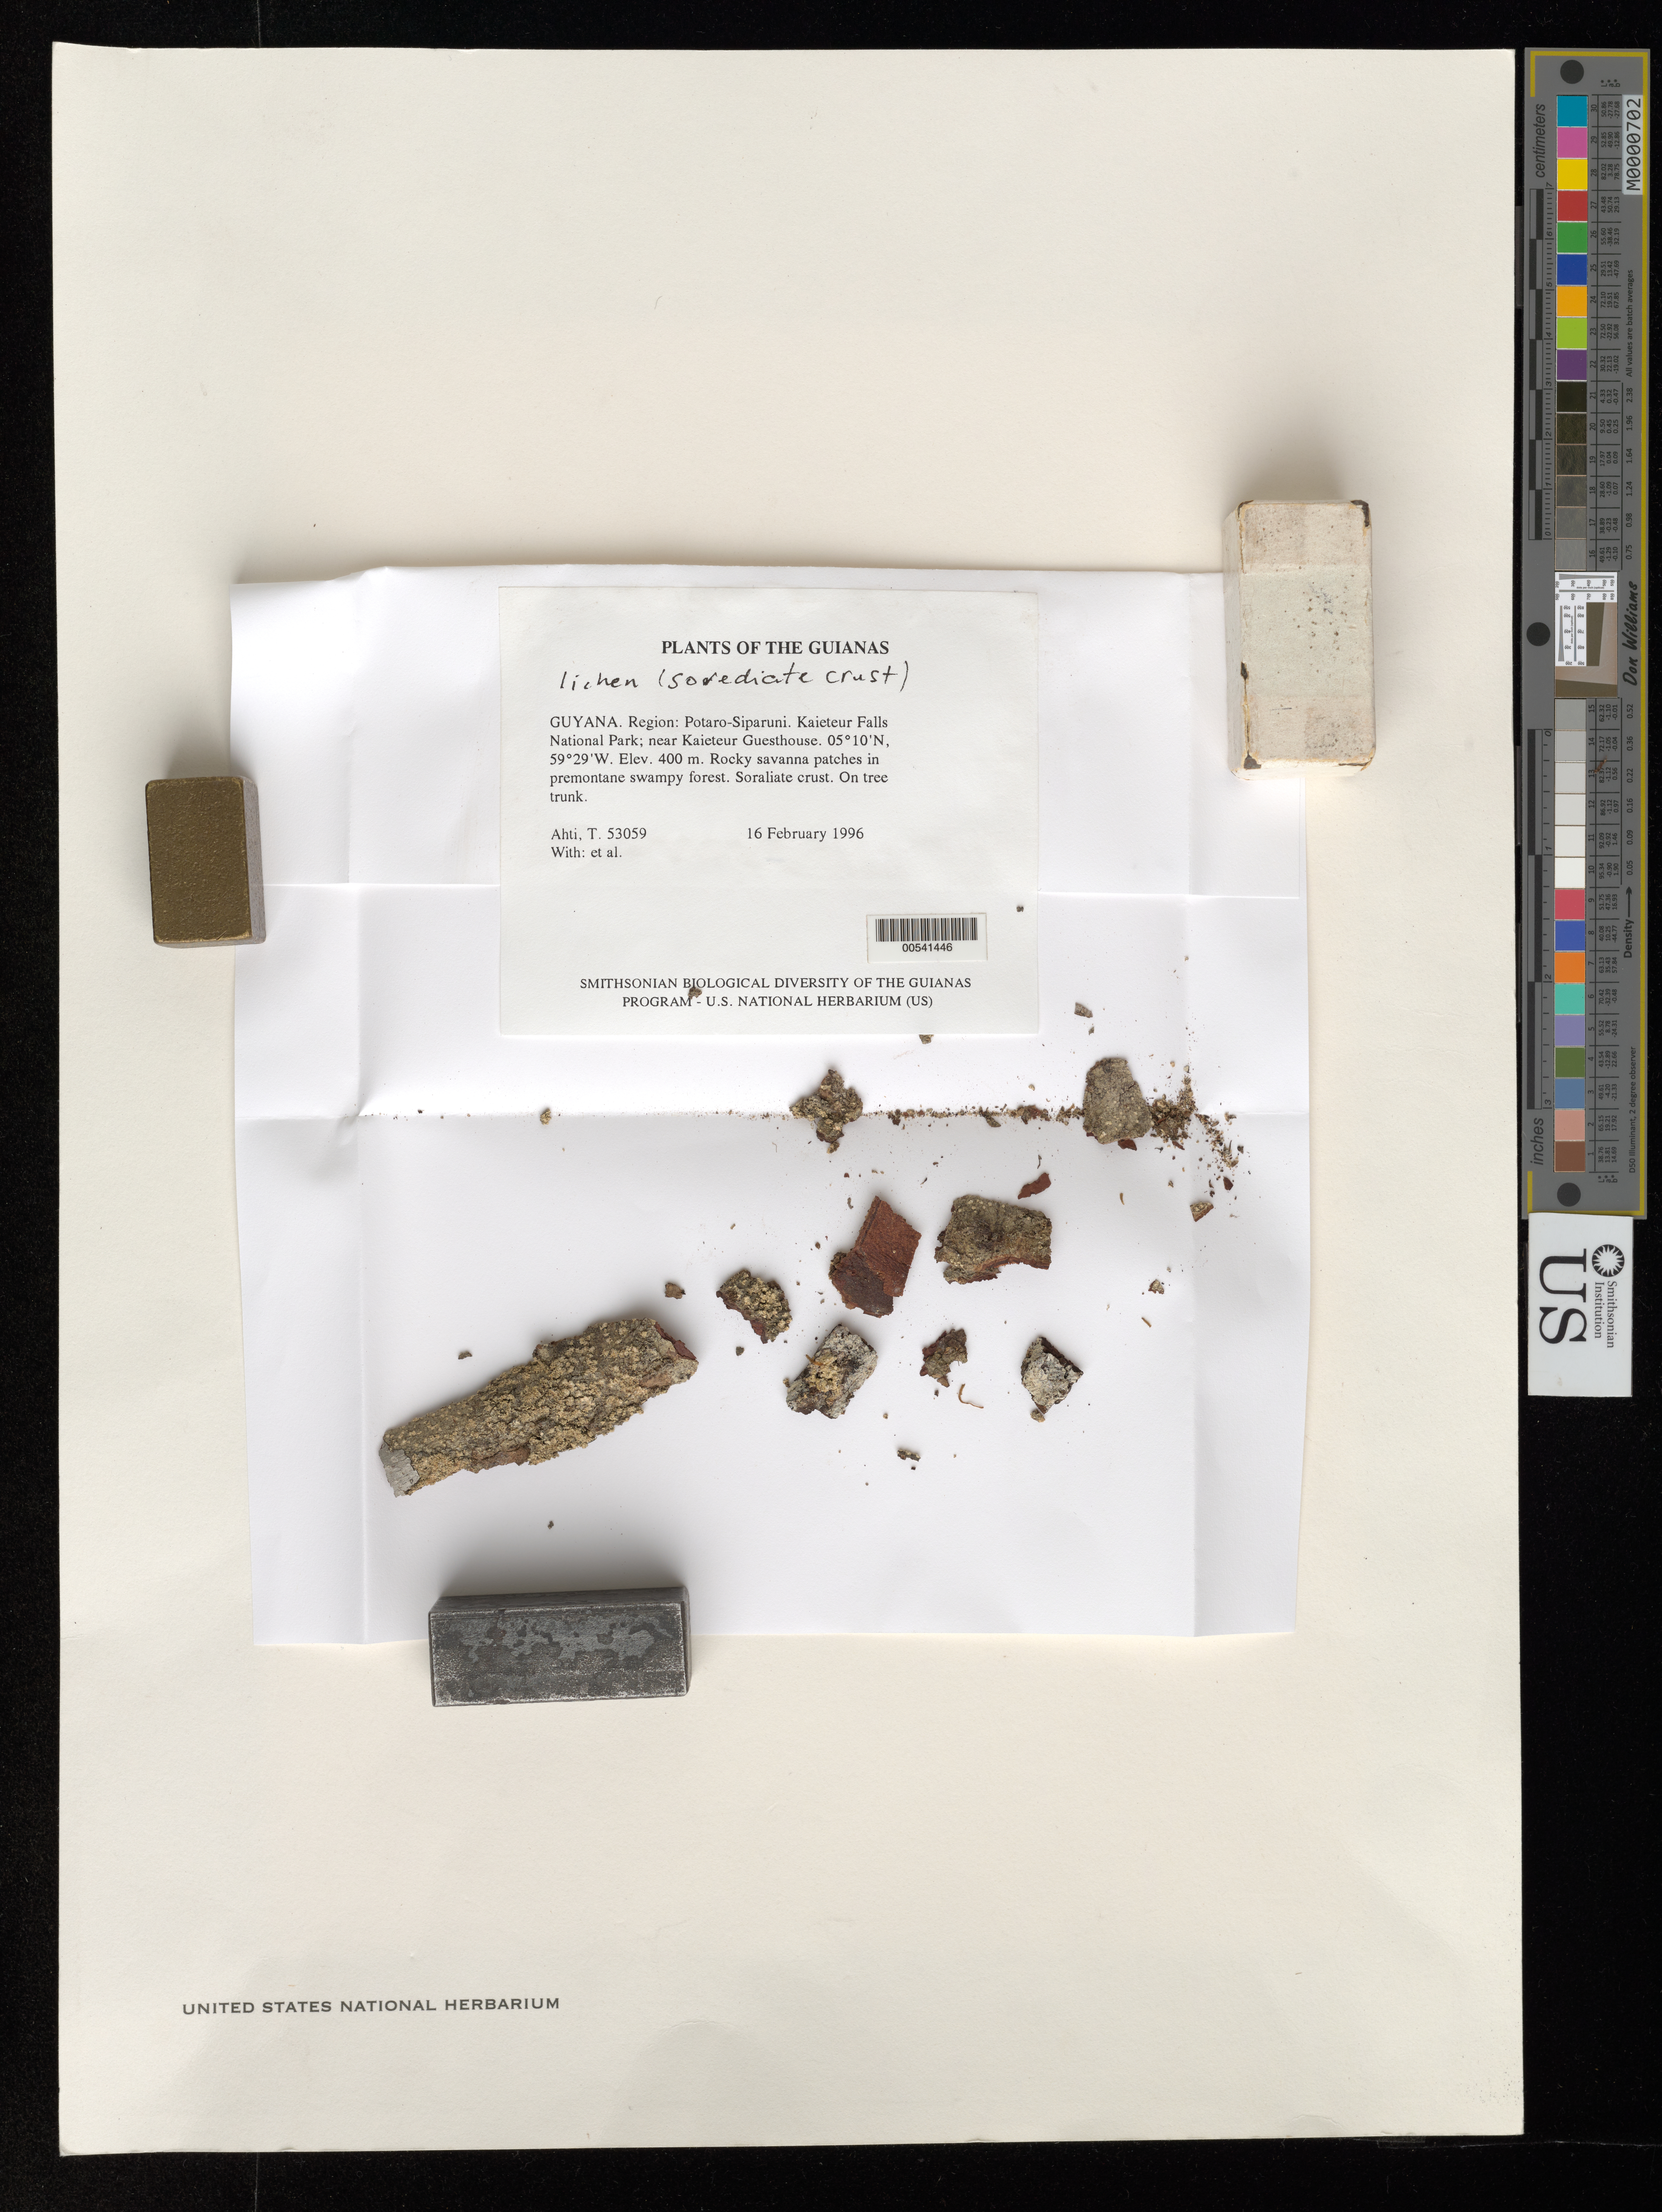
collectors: T. T. Ahti et al.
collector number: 53059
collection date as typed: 16 February 1996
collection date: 1996-02-16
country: Guyana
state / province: Potaro-Siparuni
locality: Kaieteur Falls National Park; near Kaieteur Guesthouse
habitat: Rocky savanna patches in premontane swampy forest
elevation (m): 400